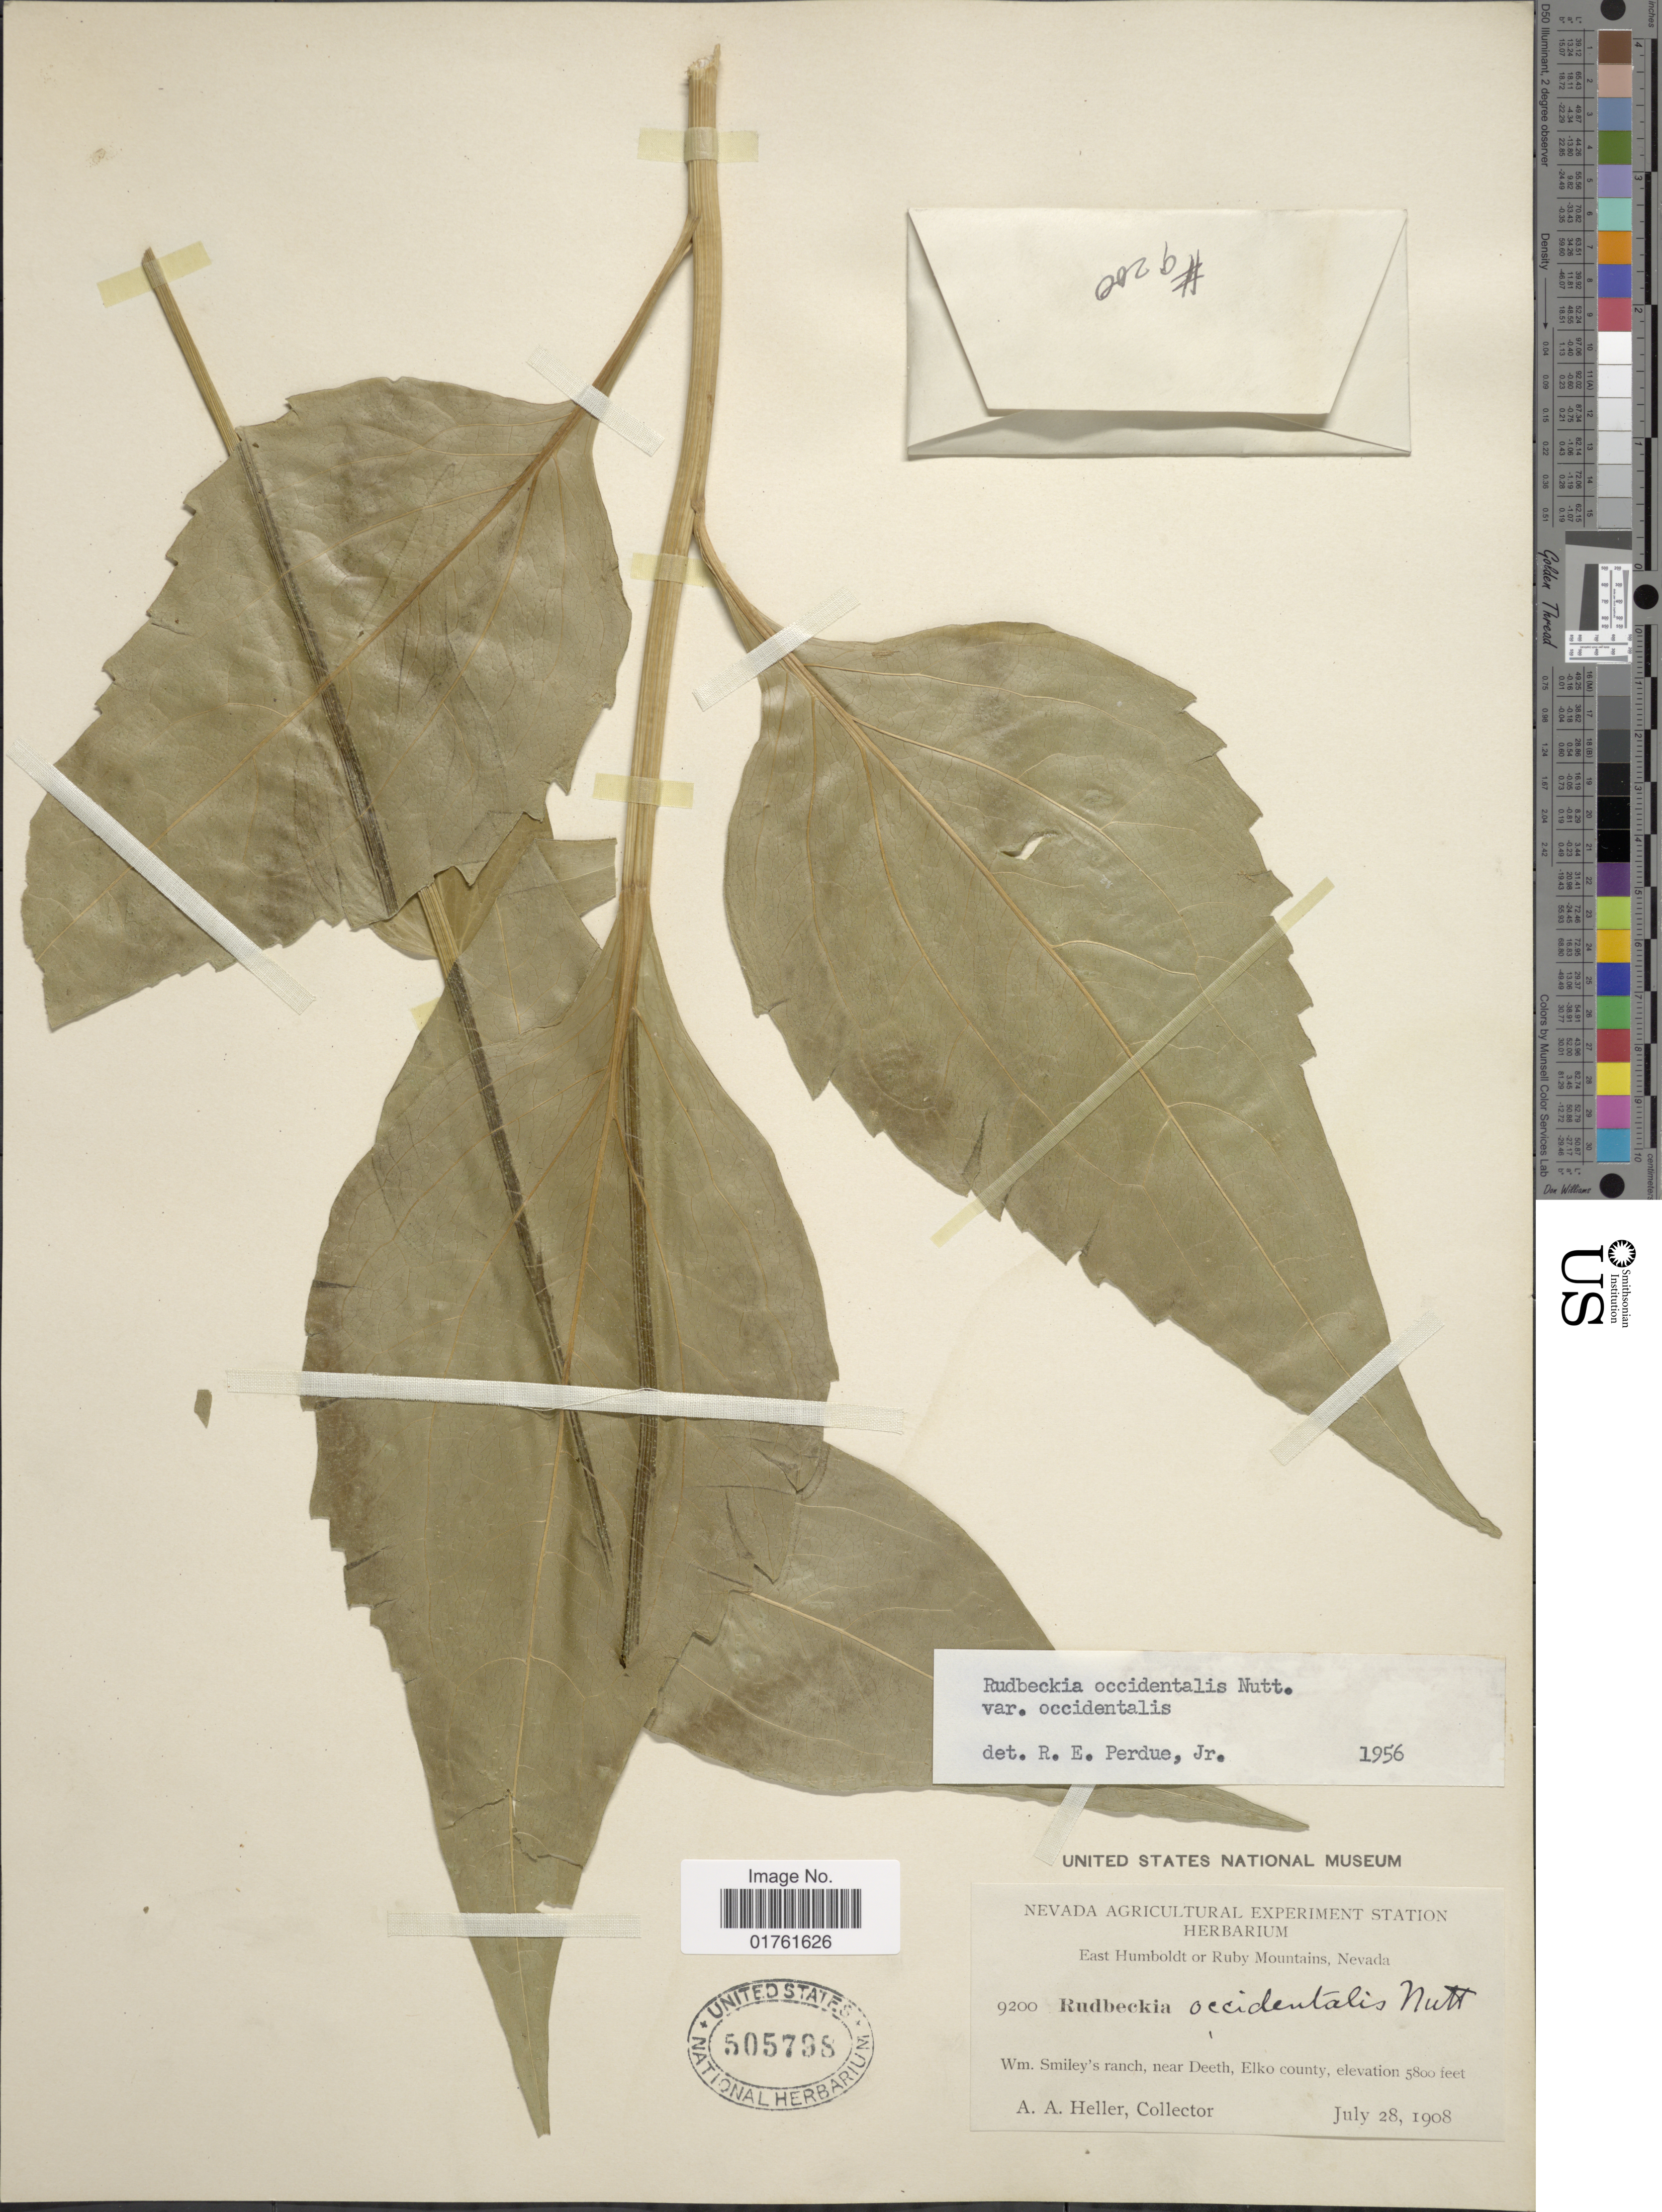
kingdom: Plantae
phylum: Tracheophyta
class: Magnoliopsida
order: Asterales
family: Asteraceae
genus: Rudbeckia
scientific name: Rudbeckia occidentalis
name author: Nutt.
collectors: A. A. Heller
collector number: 9200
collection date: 1908-07-28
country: United States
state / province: Nevada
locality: East Humboldt pr Ruby Mountains, Wm. Smiley's ranch, near Deeth, Elko county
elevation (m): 1768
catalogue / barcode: US 505798